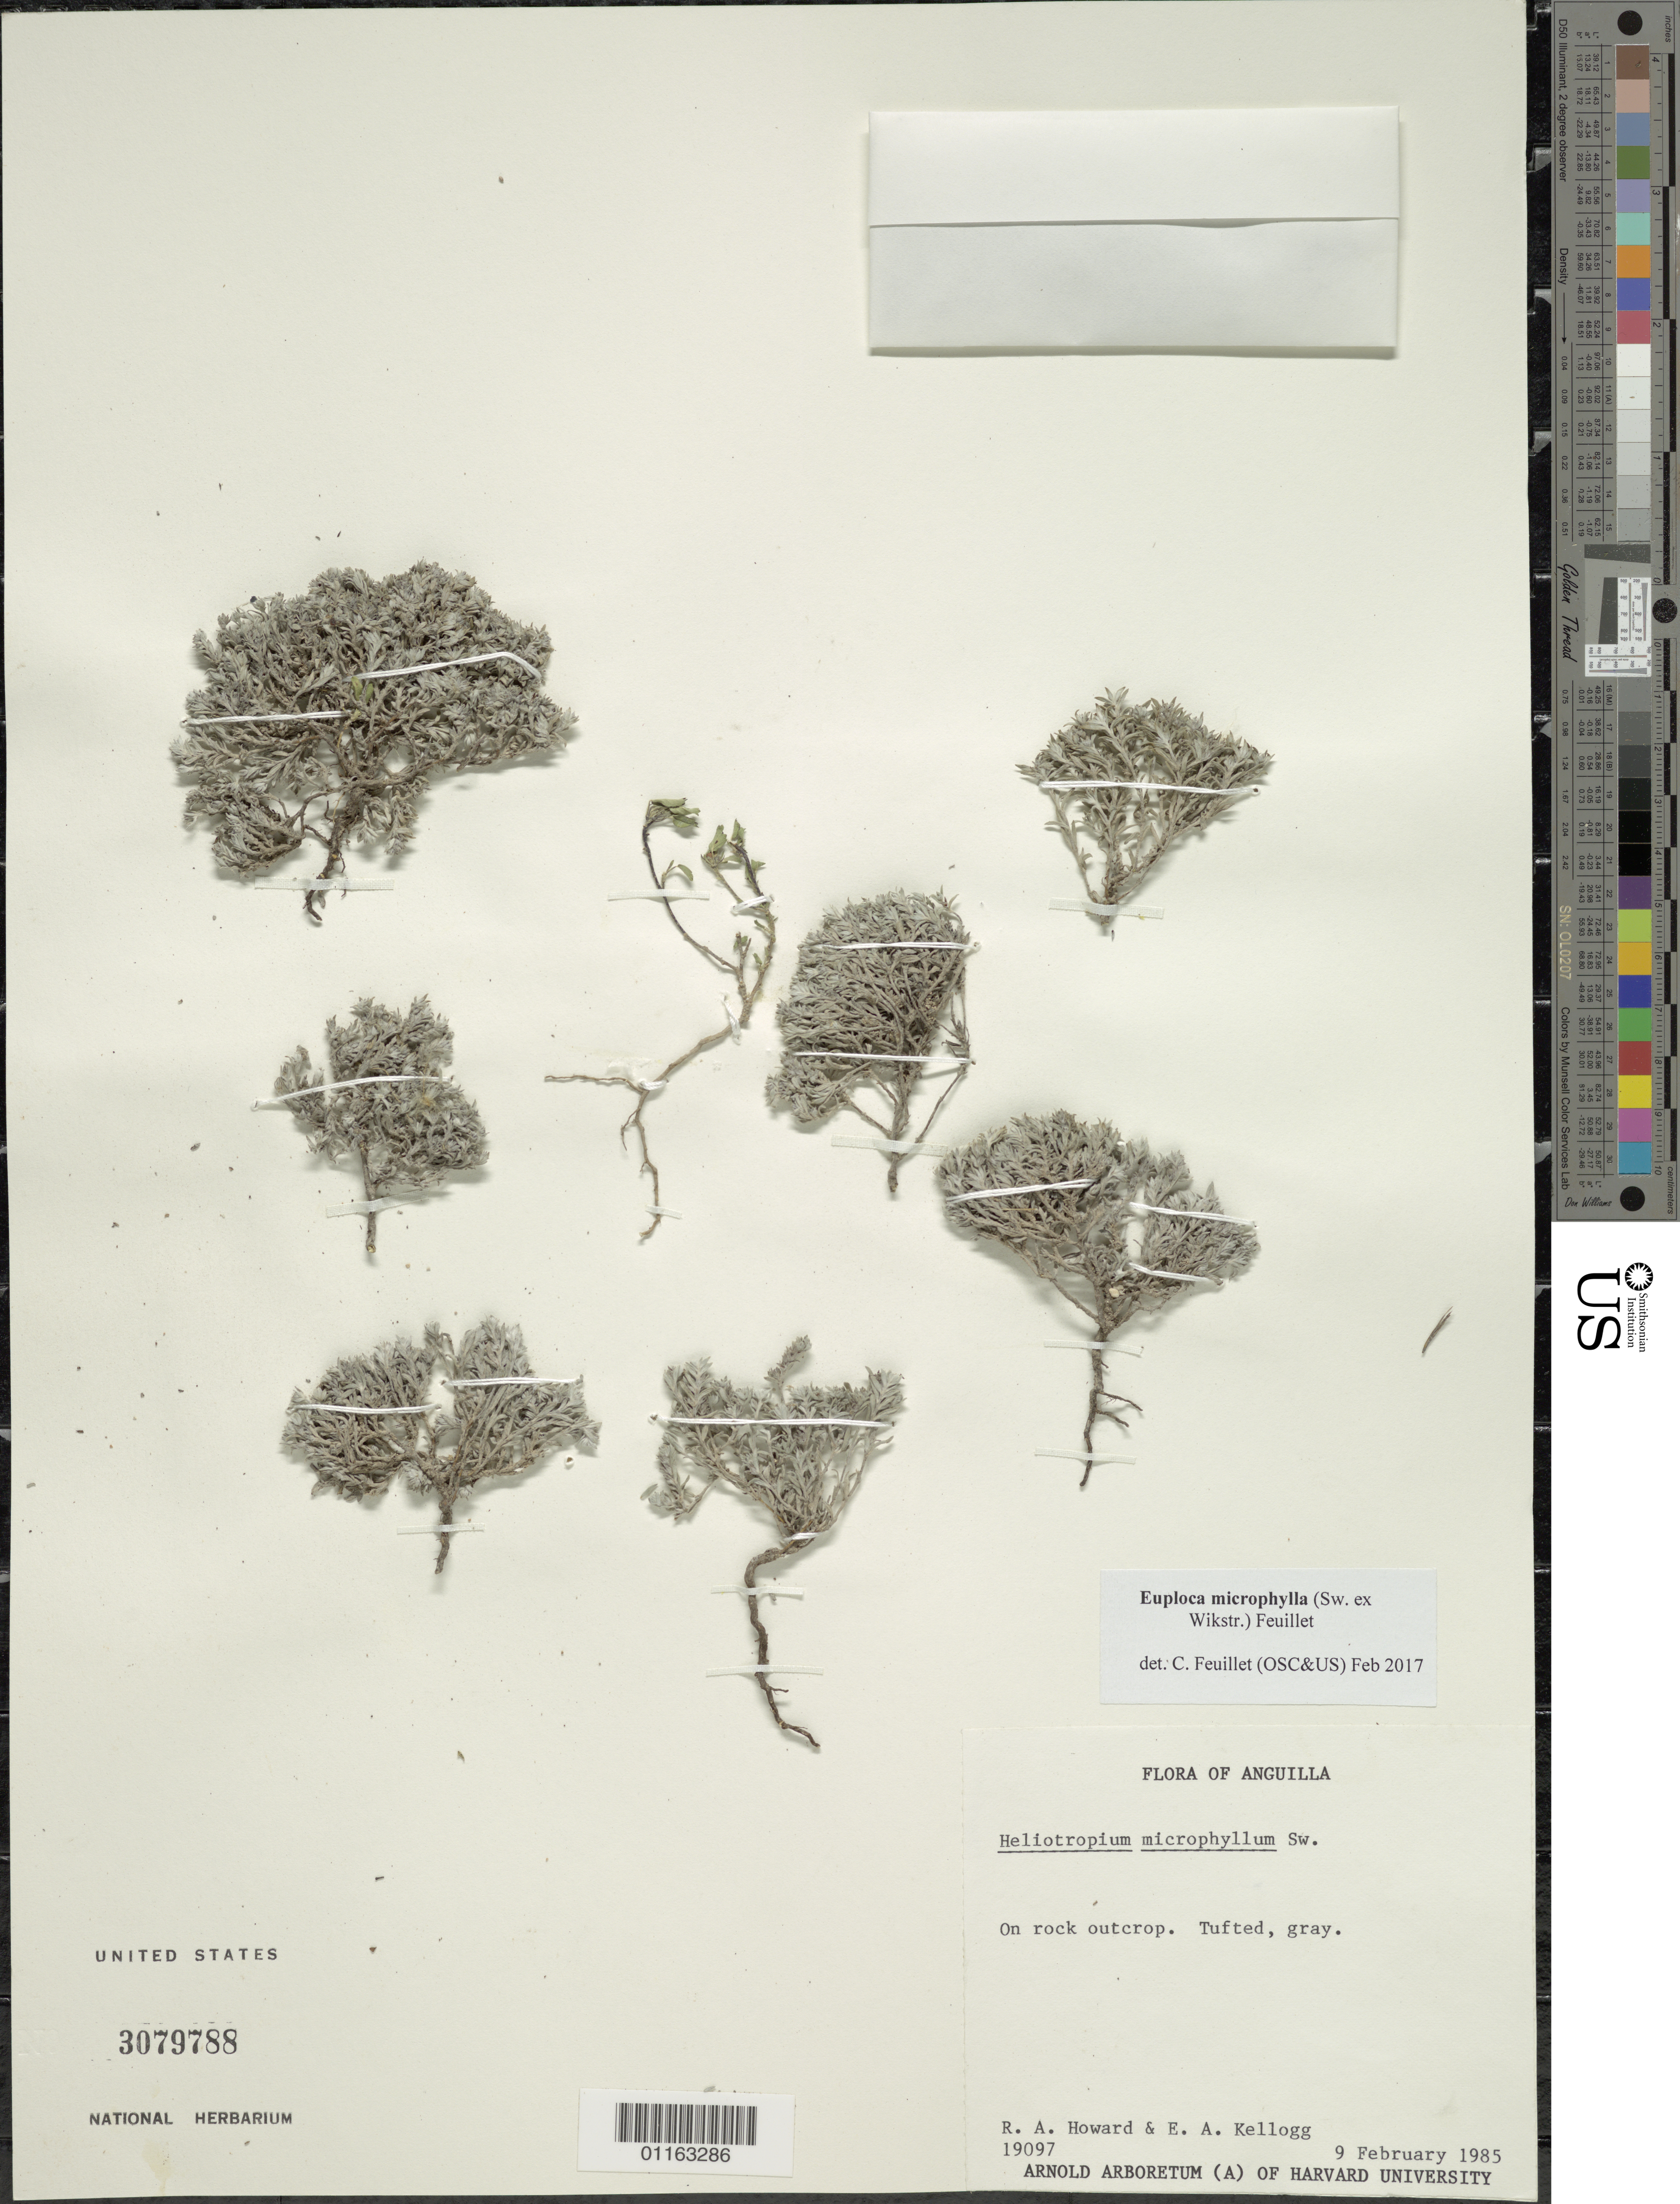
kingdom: Plantae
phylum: Tracheophyta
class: Magnoliopsida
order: Boraginales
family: Heliotropiaceae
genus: Euploca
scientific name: Euploca microphylla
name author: (Sw. & Wikstr.) Feuillet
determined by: Feuillet, C.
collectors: R. A. Howard & A. Kellogg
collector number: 19097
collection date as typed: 09 Feb 1985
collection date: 1985-02-09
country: Anguilla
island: Anguilla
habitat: On rock outcrop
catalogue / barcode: US 3079788